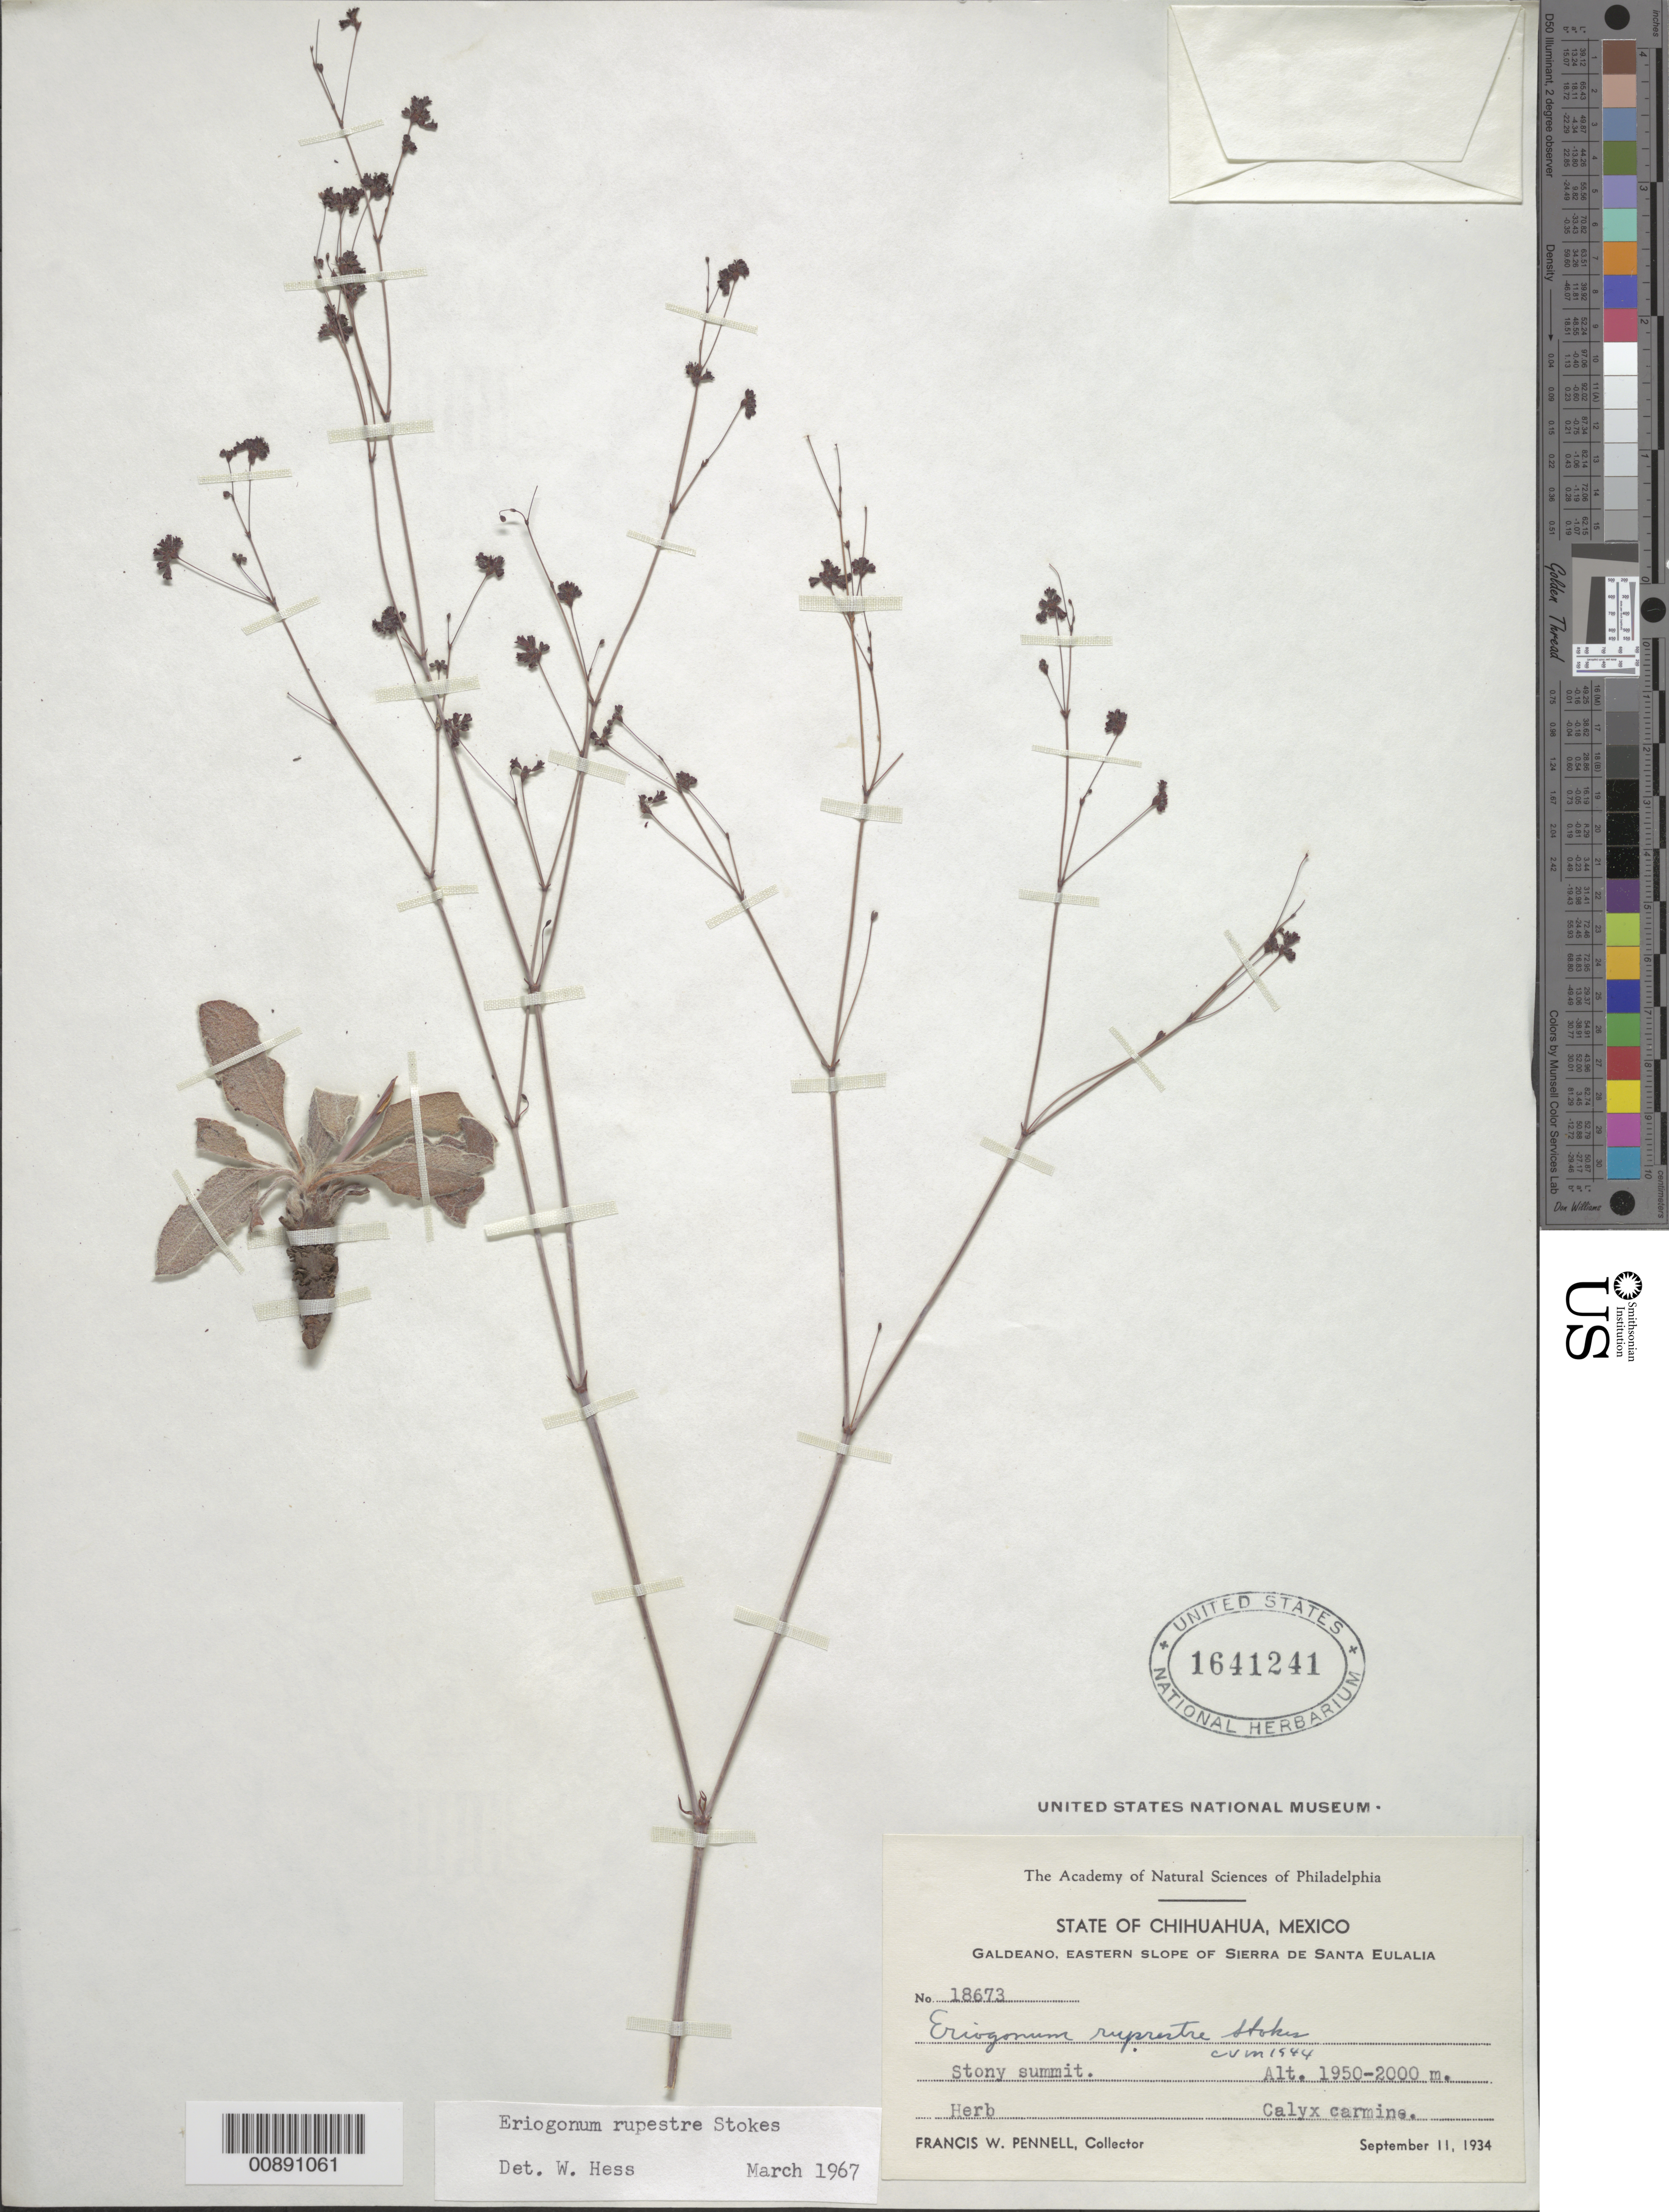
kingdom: Plantae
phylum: Tracheophyta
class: Magnoliopsida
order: Caryophyllales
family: Polygonaceae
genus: Eriogonum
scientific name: Eriogonum rupestre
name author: S. Stokes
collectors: F. W. Pennell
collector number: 18673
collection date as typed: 11 Sep 1934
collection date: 1934-09-11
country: Mexico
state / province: Chihuahua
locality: Galdeano, eastern slope of Sierra de Santa Eulalia, Chihuahua.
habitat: Stony summit.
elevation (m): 2000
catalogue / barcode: US 1641241